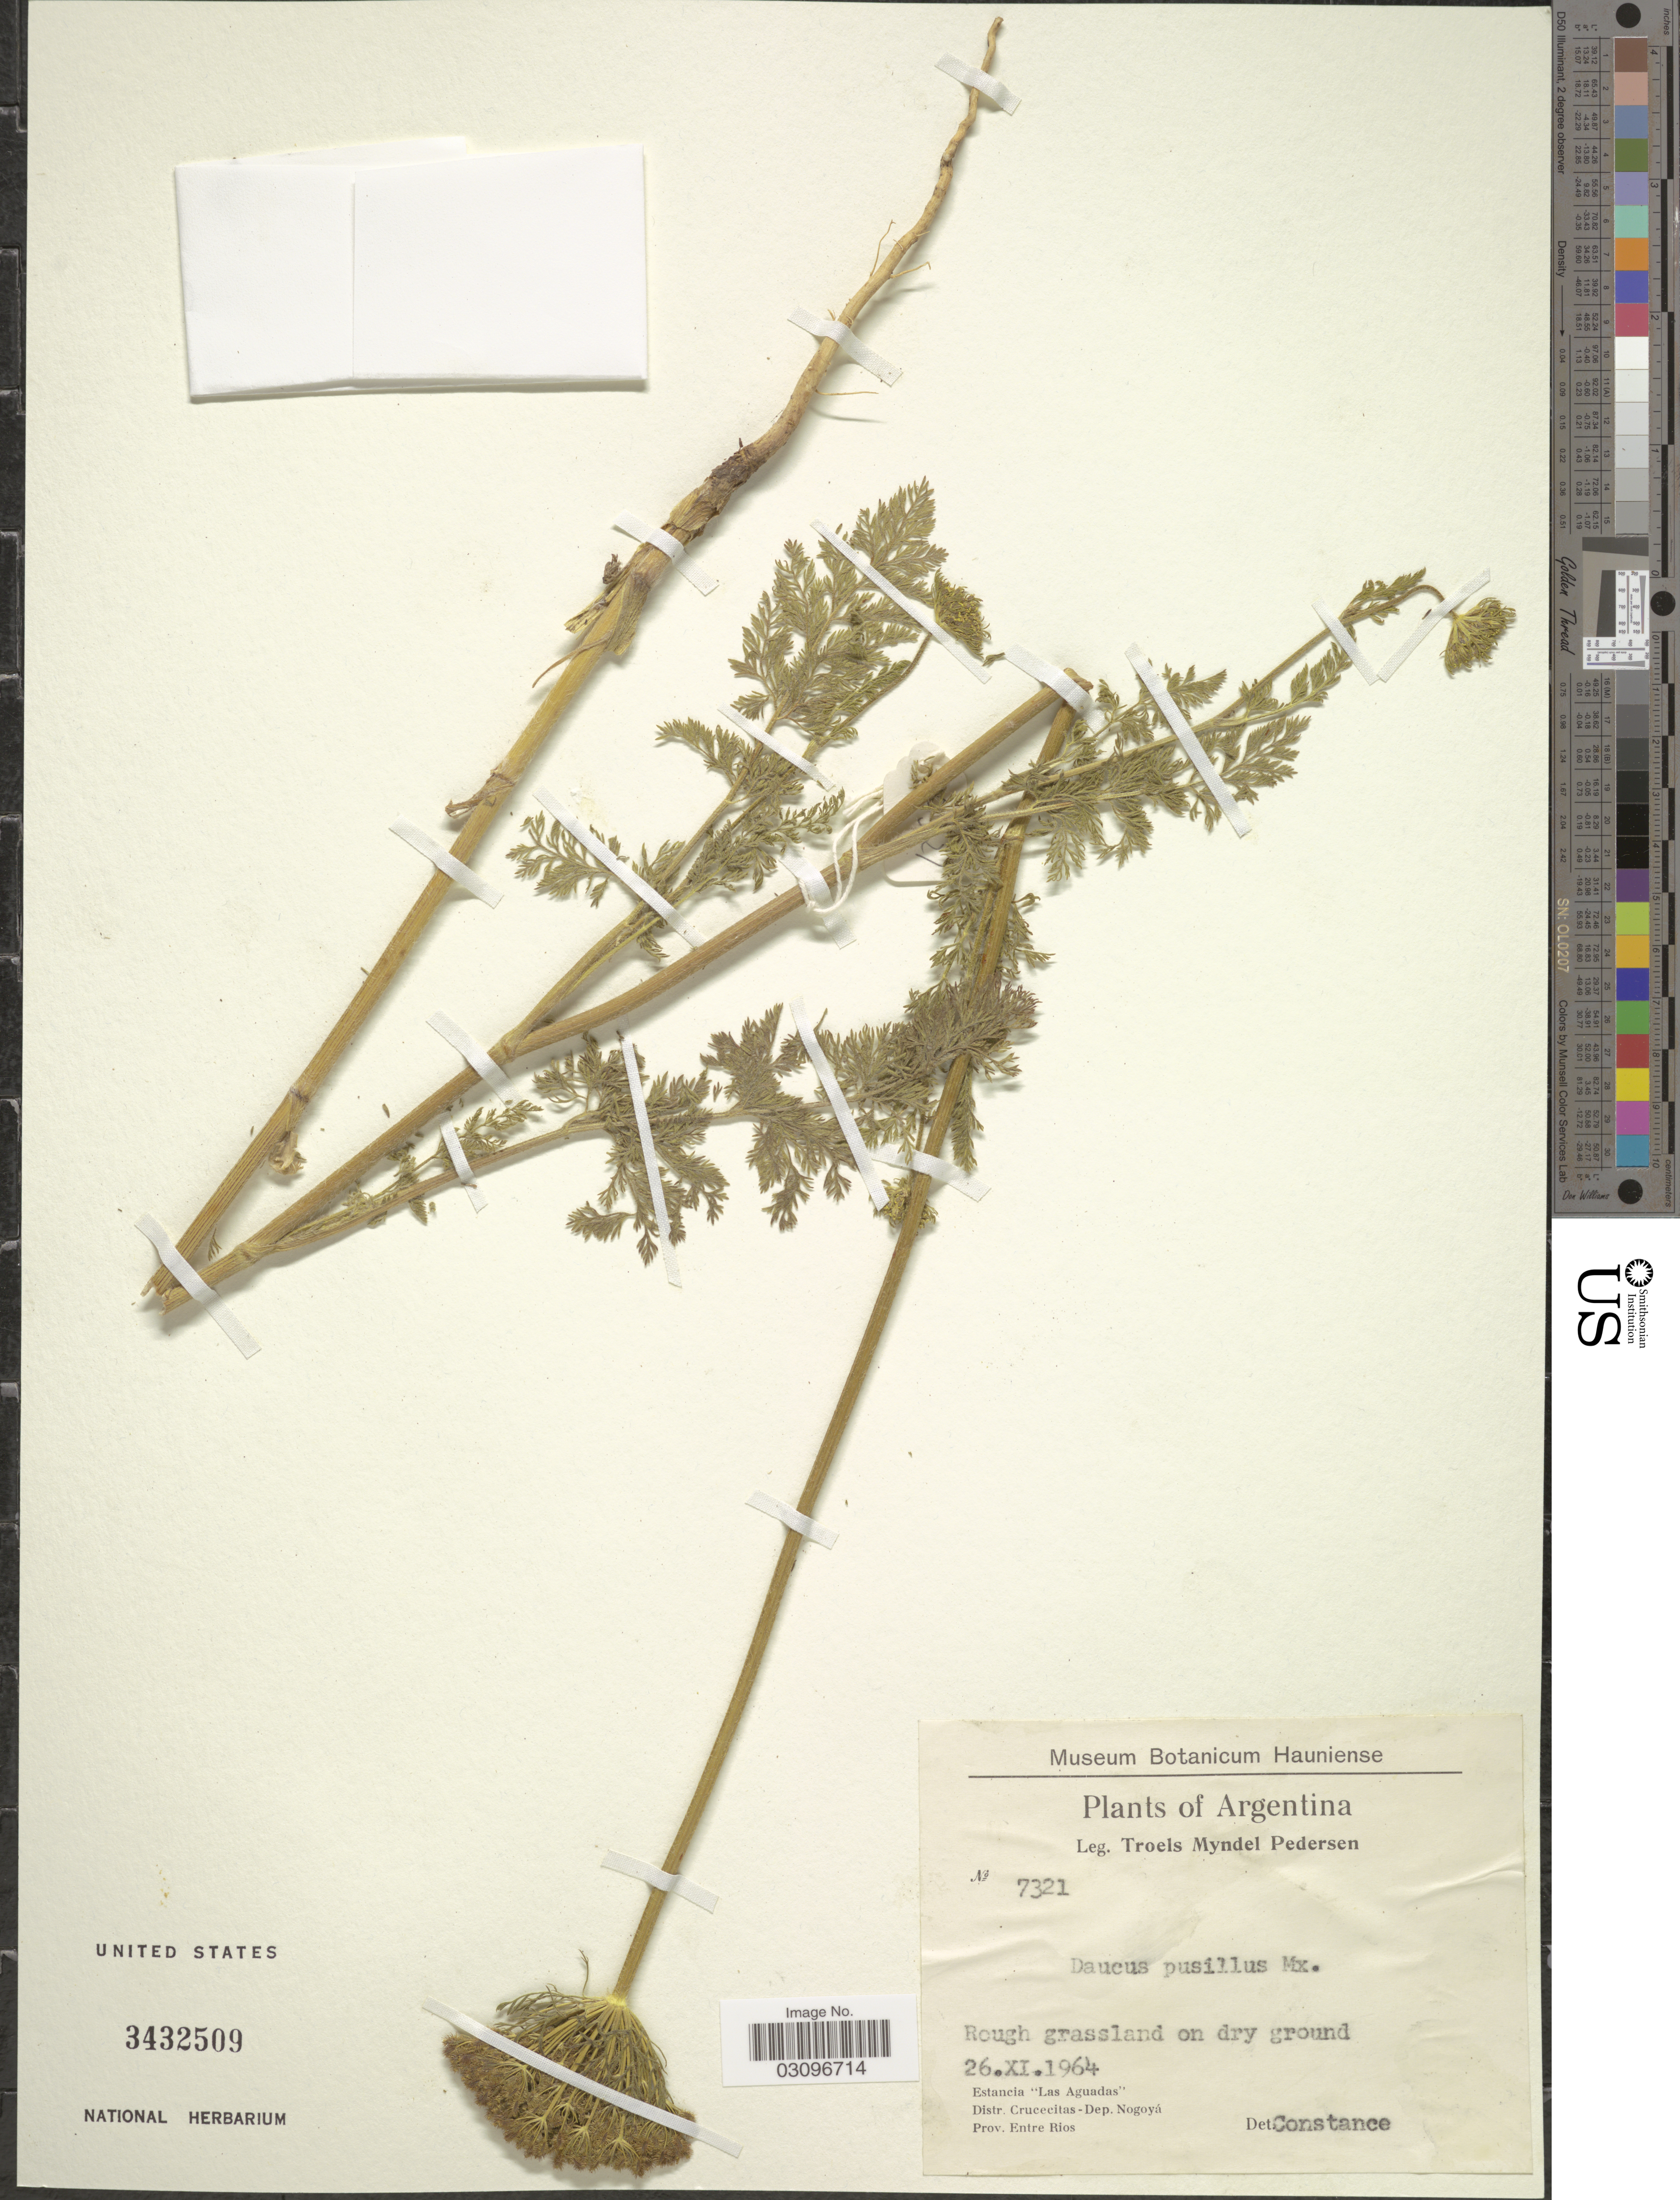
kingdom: Plantae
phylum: Tracheophyta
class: Magnoliopsida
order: Apiales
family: Apiaceae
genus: Daucus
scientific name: Daucus pusillus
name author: Michx.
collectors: T. Pederson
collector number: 7321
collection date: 1964-11-26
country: Argentina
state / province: Entre Rios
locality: Estancia "Las Aguadas" Distr. Crucecitas - Dep. Nogoyá.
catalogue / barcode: US 3432509